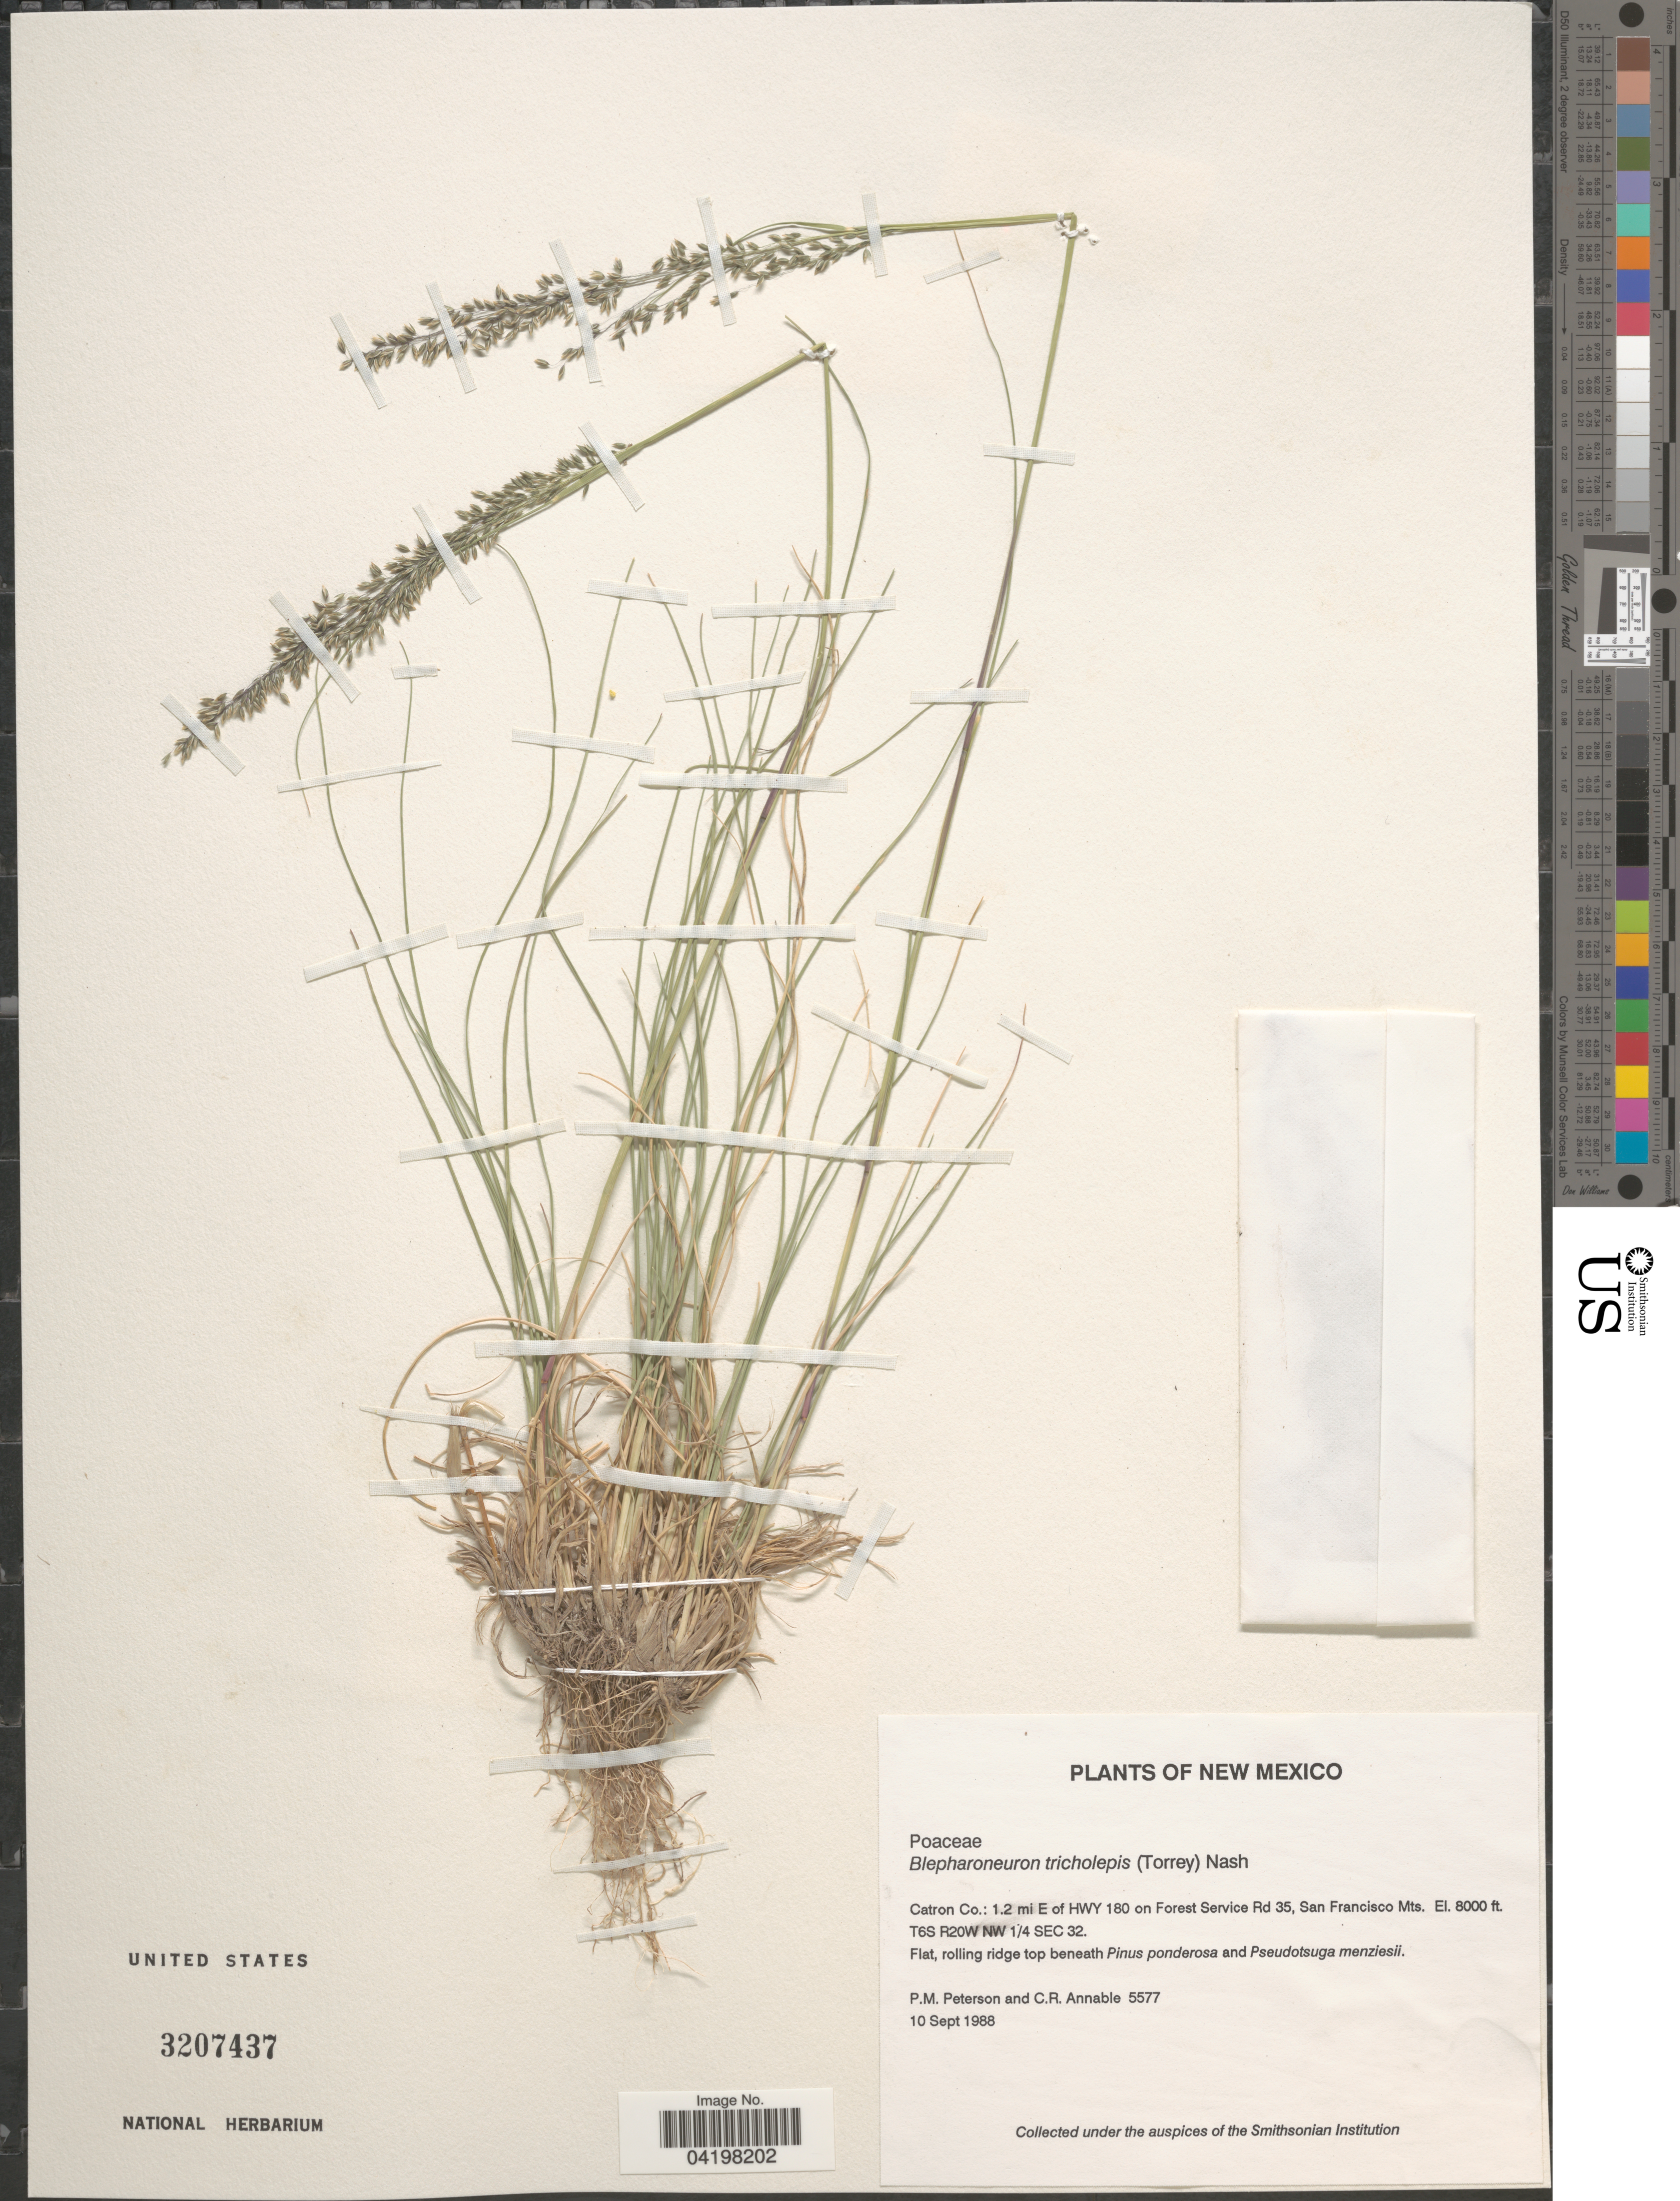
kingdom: Plantae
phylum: Tracheophyta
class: Liliopsida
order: Poales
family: Poaceae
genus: Muhlenbergia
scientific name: Muhlenbergia tricholepis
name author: (Torr.) Columbus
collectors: P. M. Peterson & C. R. Annable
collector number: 5577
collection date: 1988-09-10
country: United States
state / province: New Mexico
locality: Catron Co.: 1.2 mi E of HWY 180 on Forest Service Rd 35, San Francisco Mts. T6S R20W NW 1/4 SEC 32.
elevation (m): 2438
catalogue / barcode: US 3207437